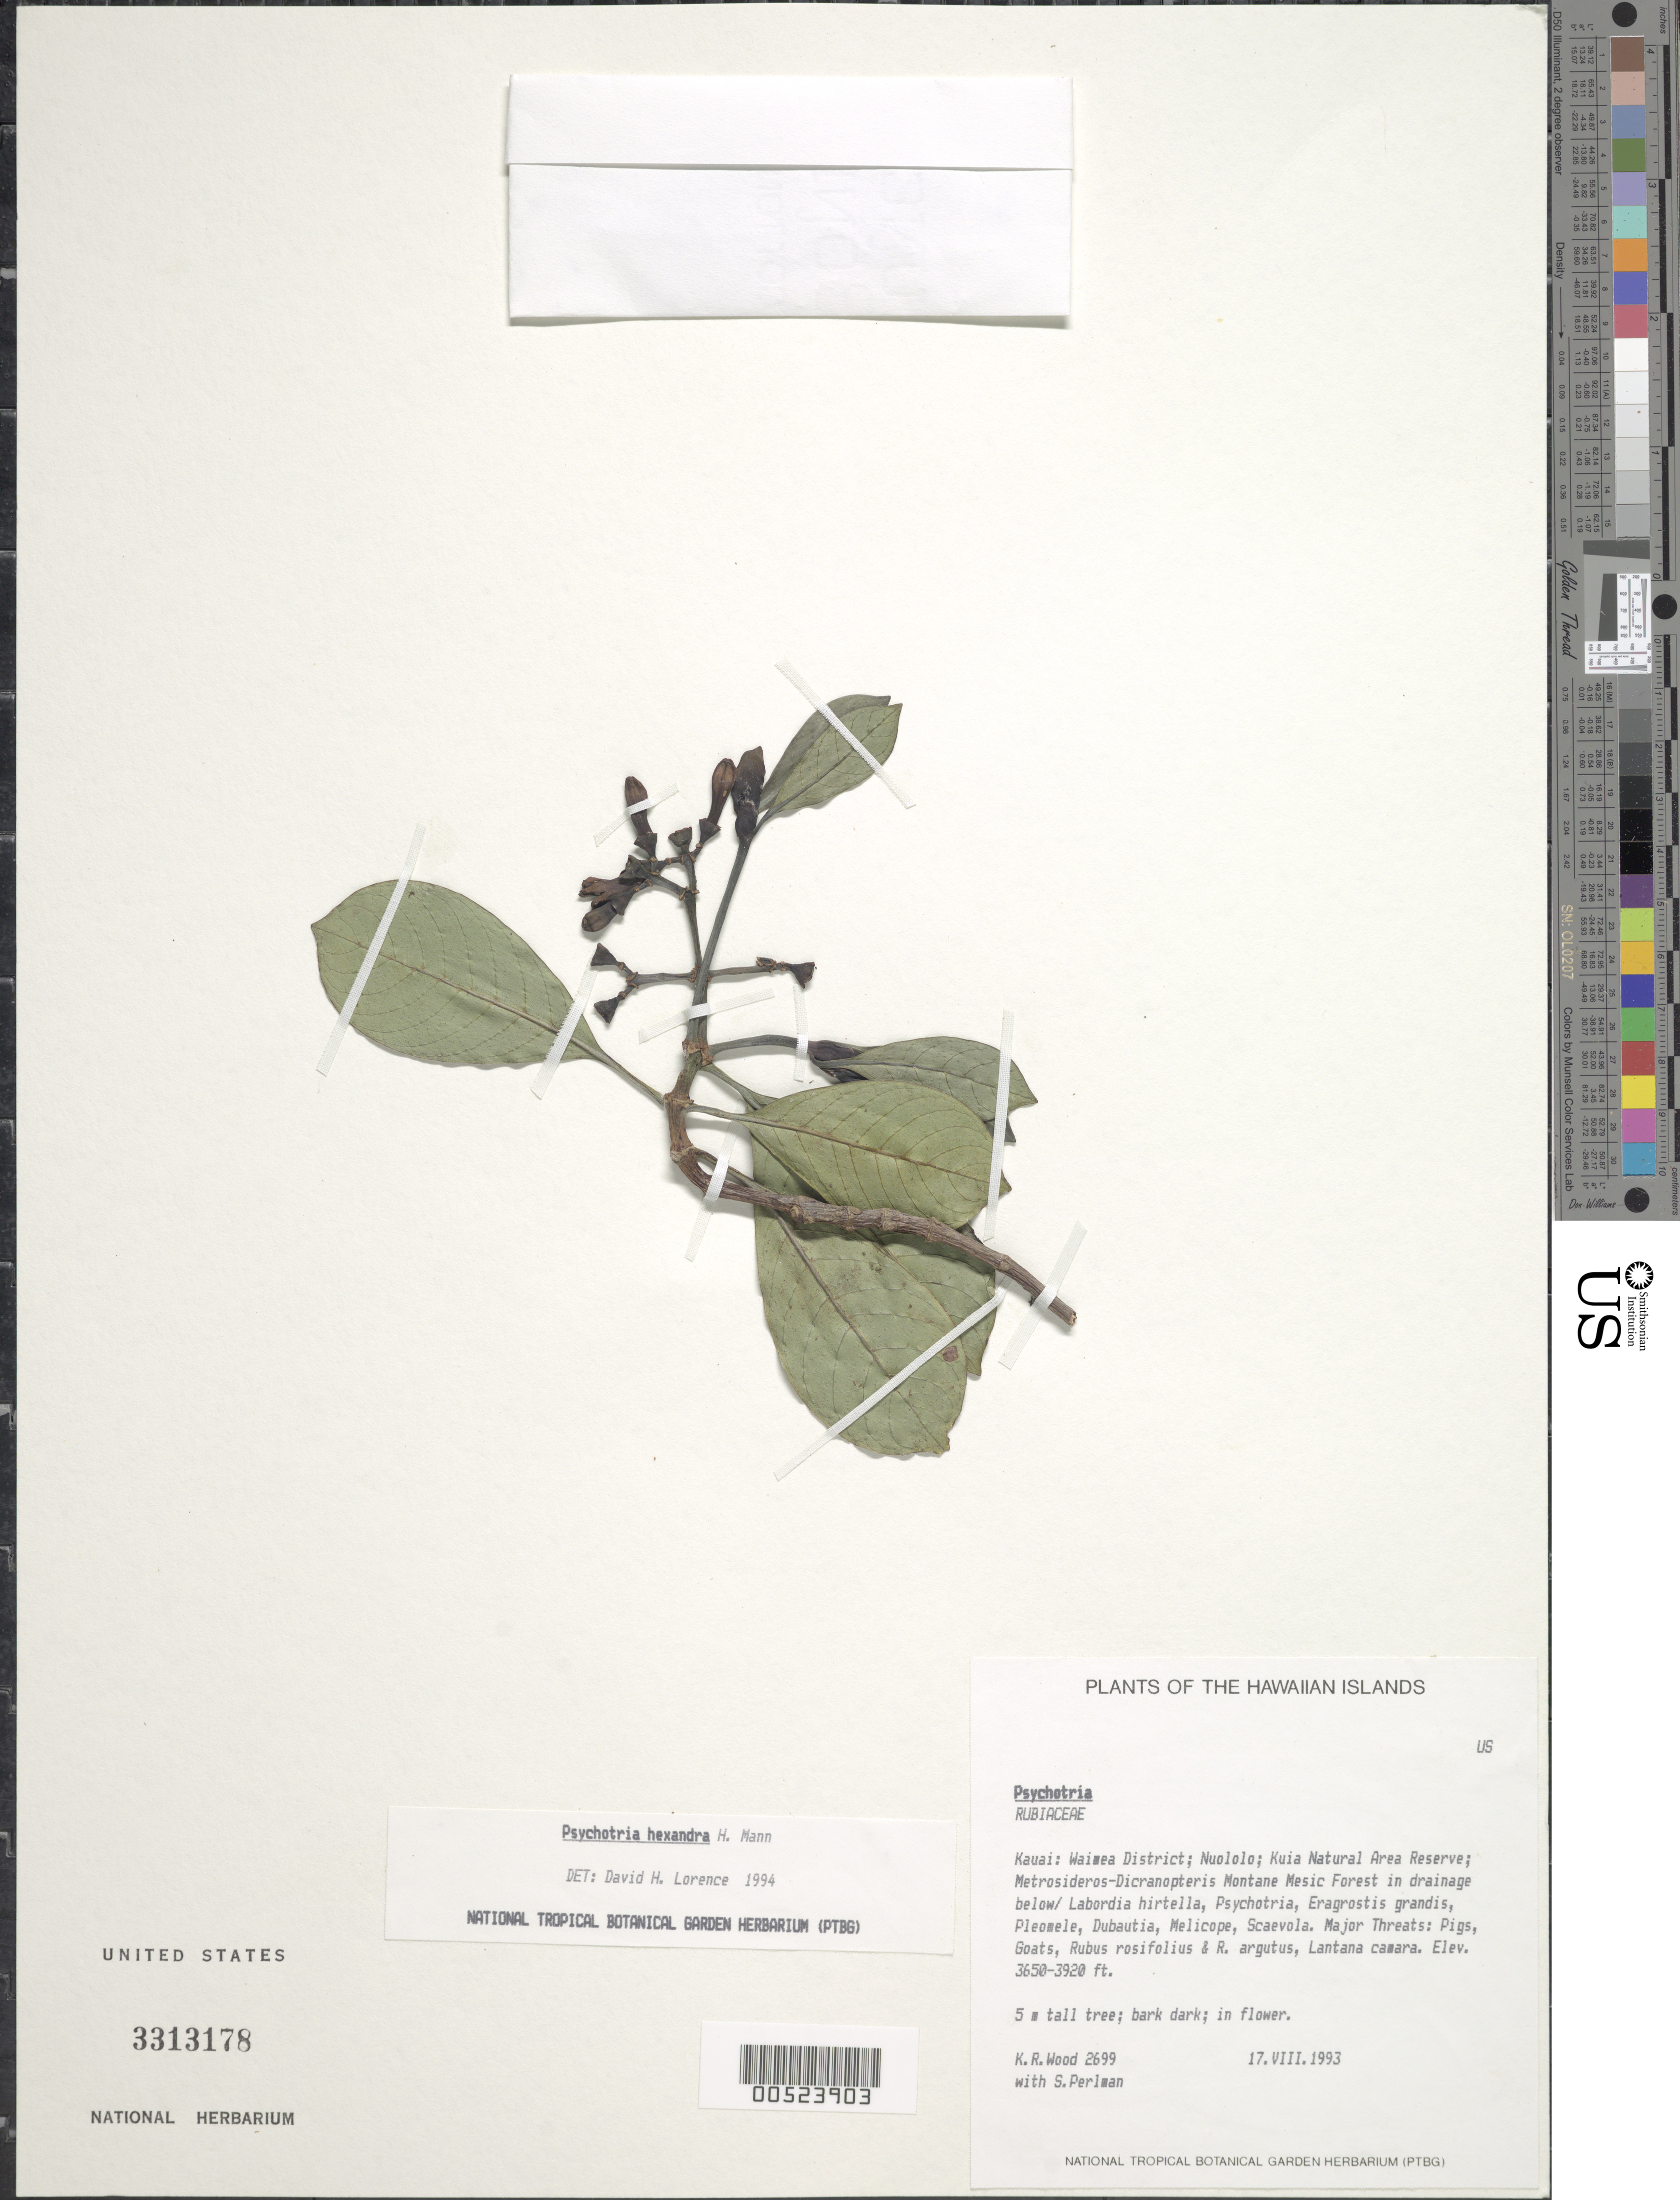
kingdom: Plantae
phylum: Tracheophyta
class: Magnoliopsida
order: Gentianales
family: Rubiaceae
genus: Psychotria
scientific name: Psychotria hexandra var. hexandra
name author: H. Mann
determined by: Wagner, W. L., (BOT), Smithsonian Institution - National Museum of Natural History (UNITED STATES)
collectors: K. R. Wood & S. P. Perlman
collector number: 2699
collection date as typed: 17 Aug 1993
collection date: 1993-08-17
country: United States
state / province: Hawaii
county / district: Kauai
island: Kaua'i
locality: Waimea Dist, Nuololo, Kuia Natural Area Reserve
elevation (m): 1113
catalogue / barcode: US 3313178